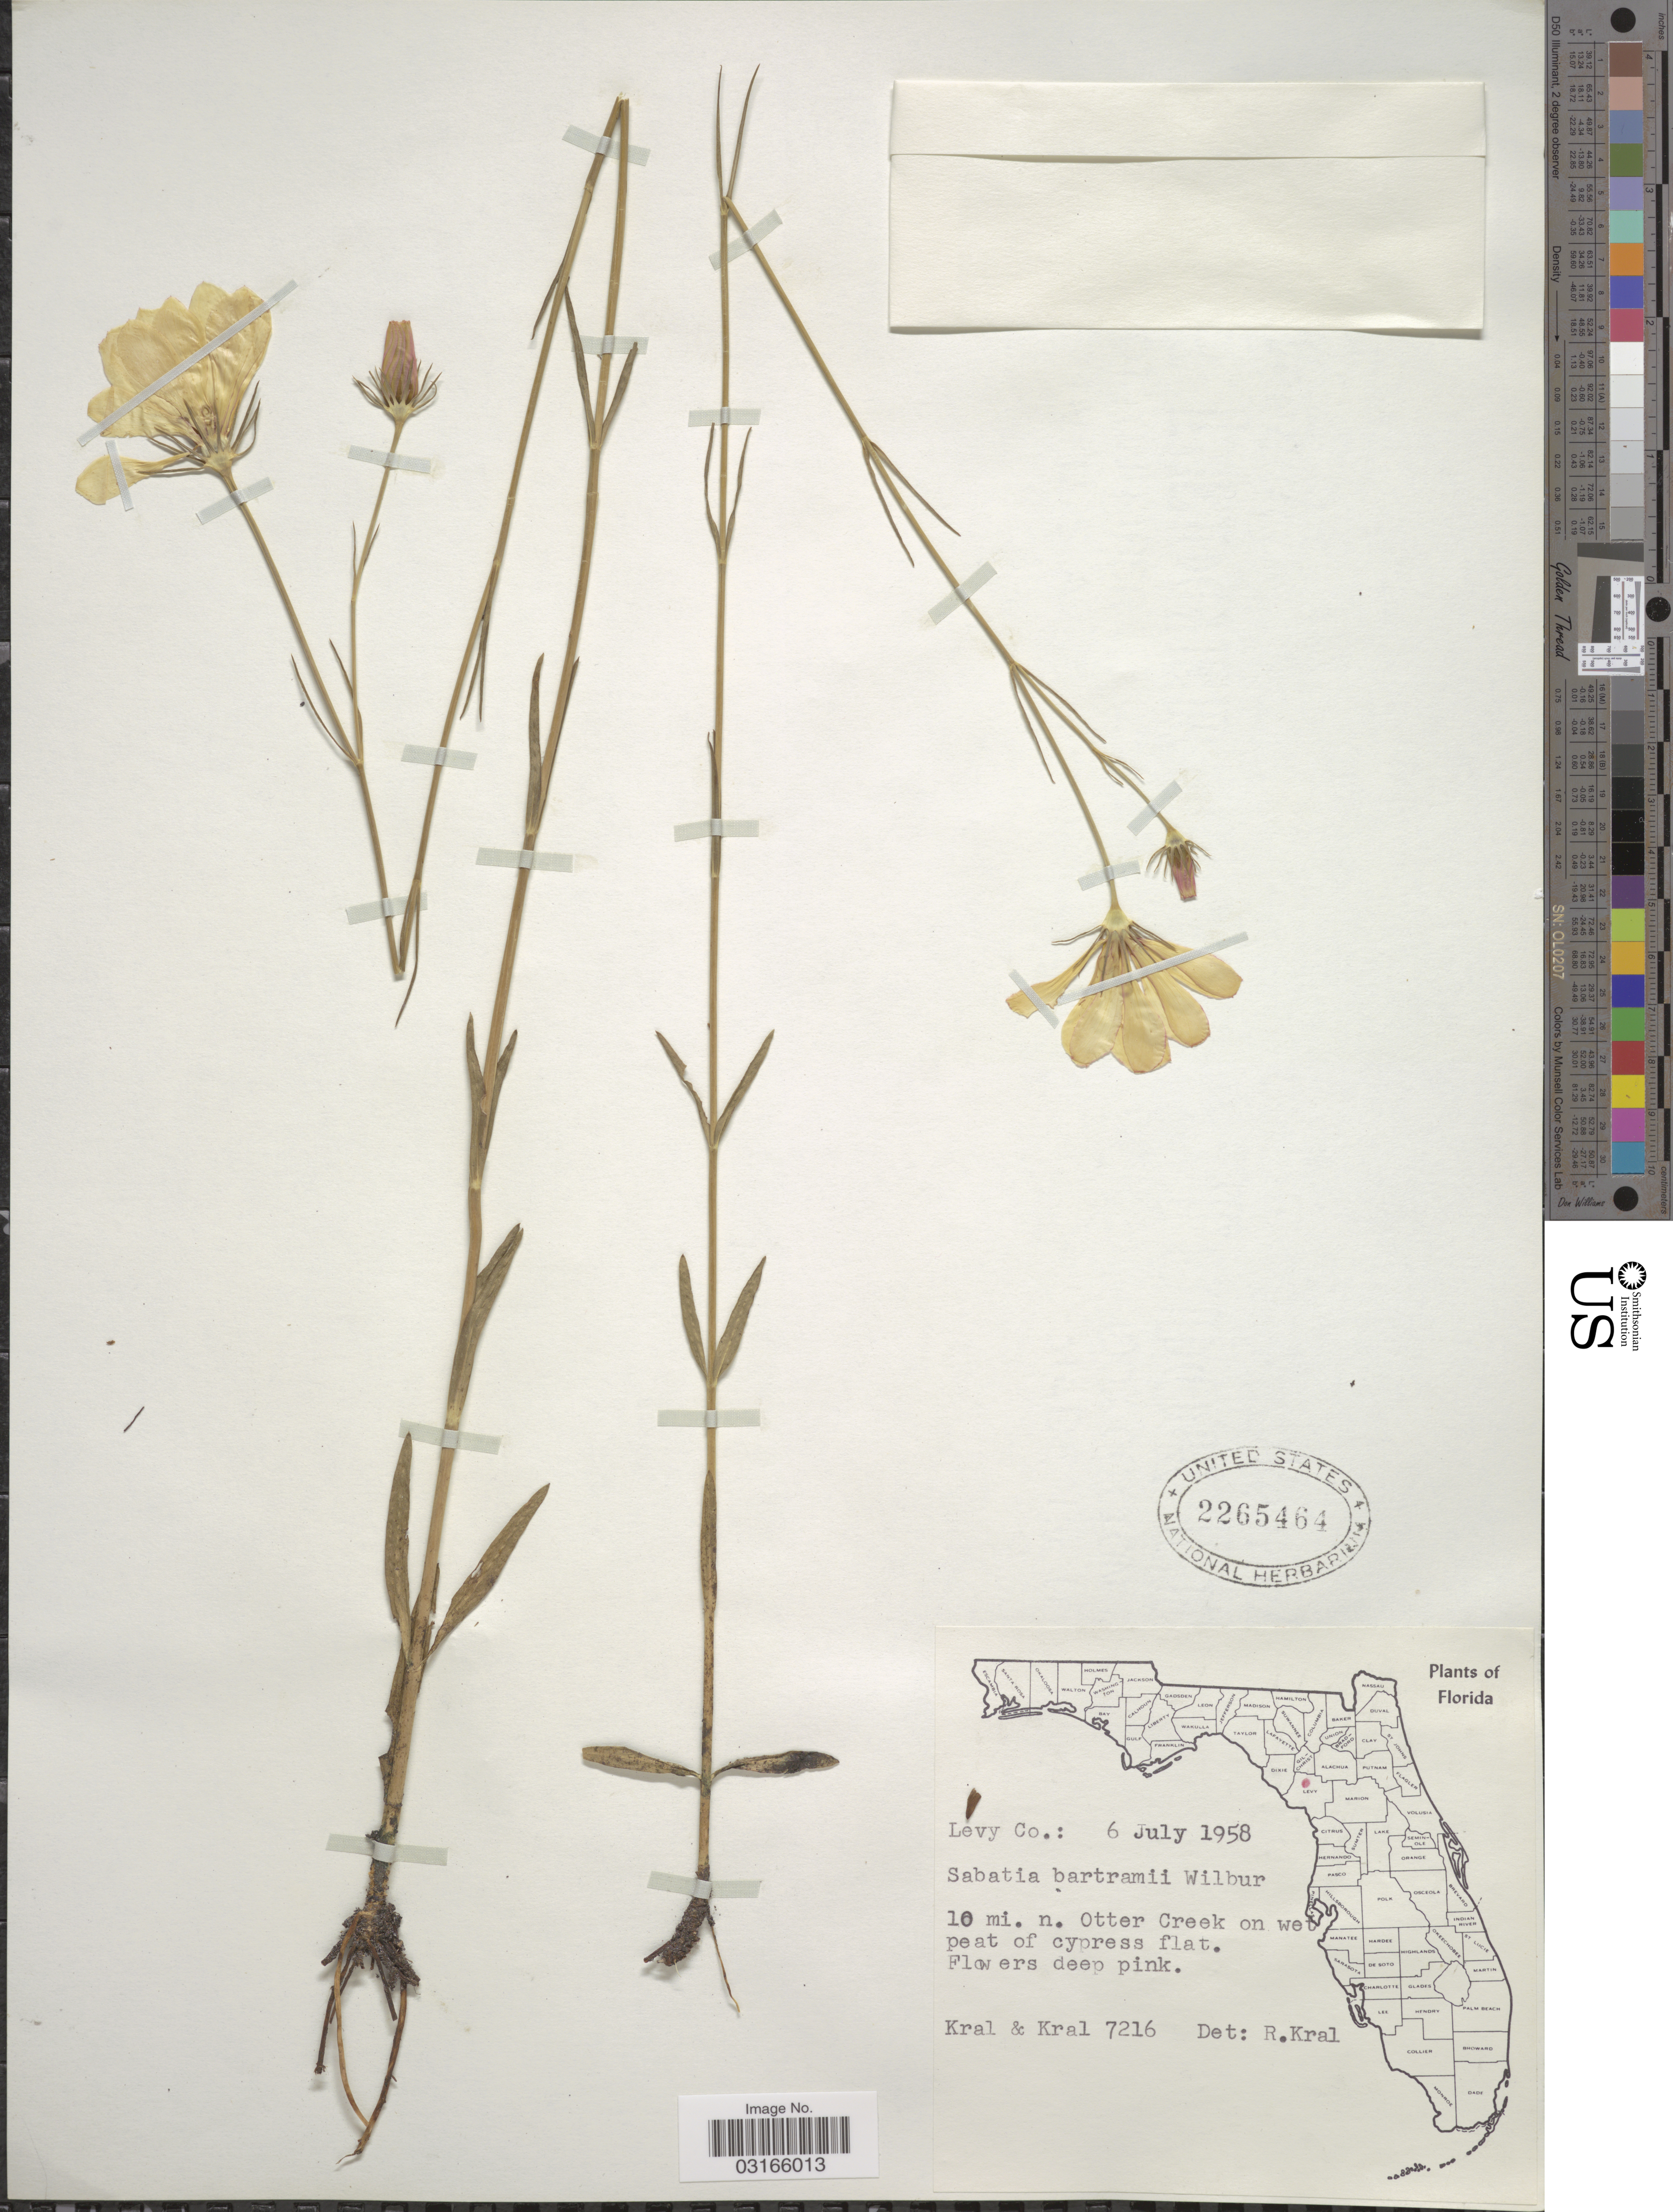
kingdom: Plantae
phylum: Tracheophyta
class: Magnoliopsida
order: Gentianales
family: Gentianaceae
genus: Sabatia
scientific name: Sabatia bartramii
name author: Wilbur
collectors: -- Kral & -- Kral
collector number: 7216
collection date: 1958-07-06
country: United States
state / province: Florida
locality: Levy Co.: 10 mi. n. Otter Creek on wet peat of cypress flat.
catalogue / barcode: US 2265464